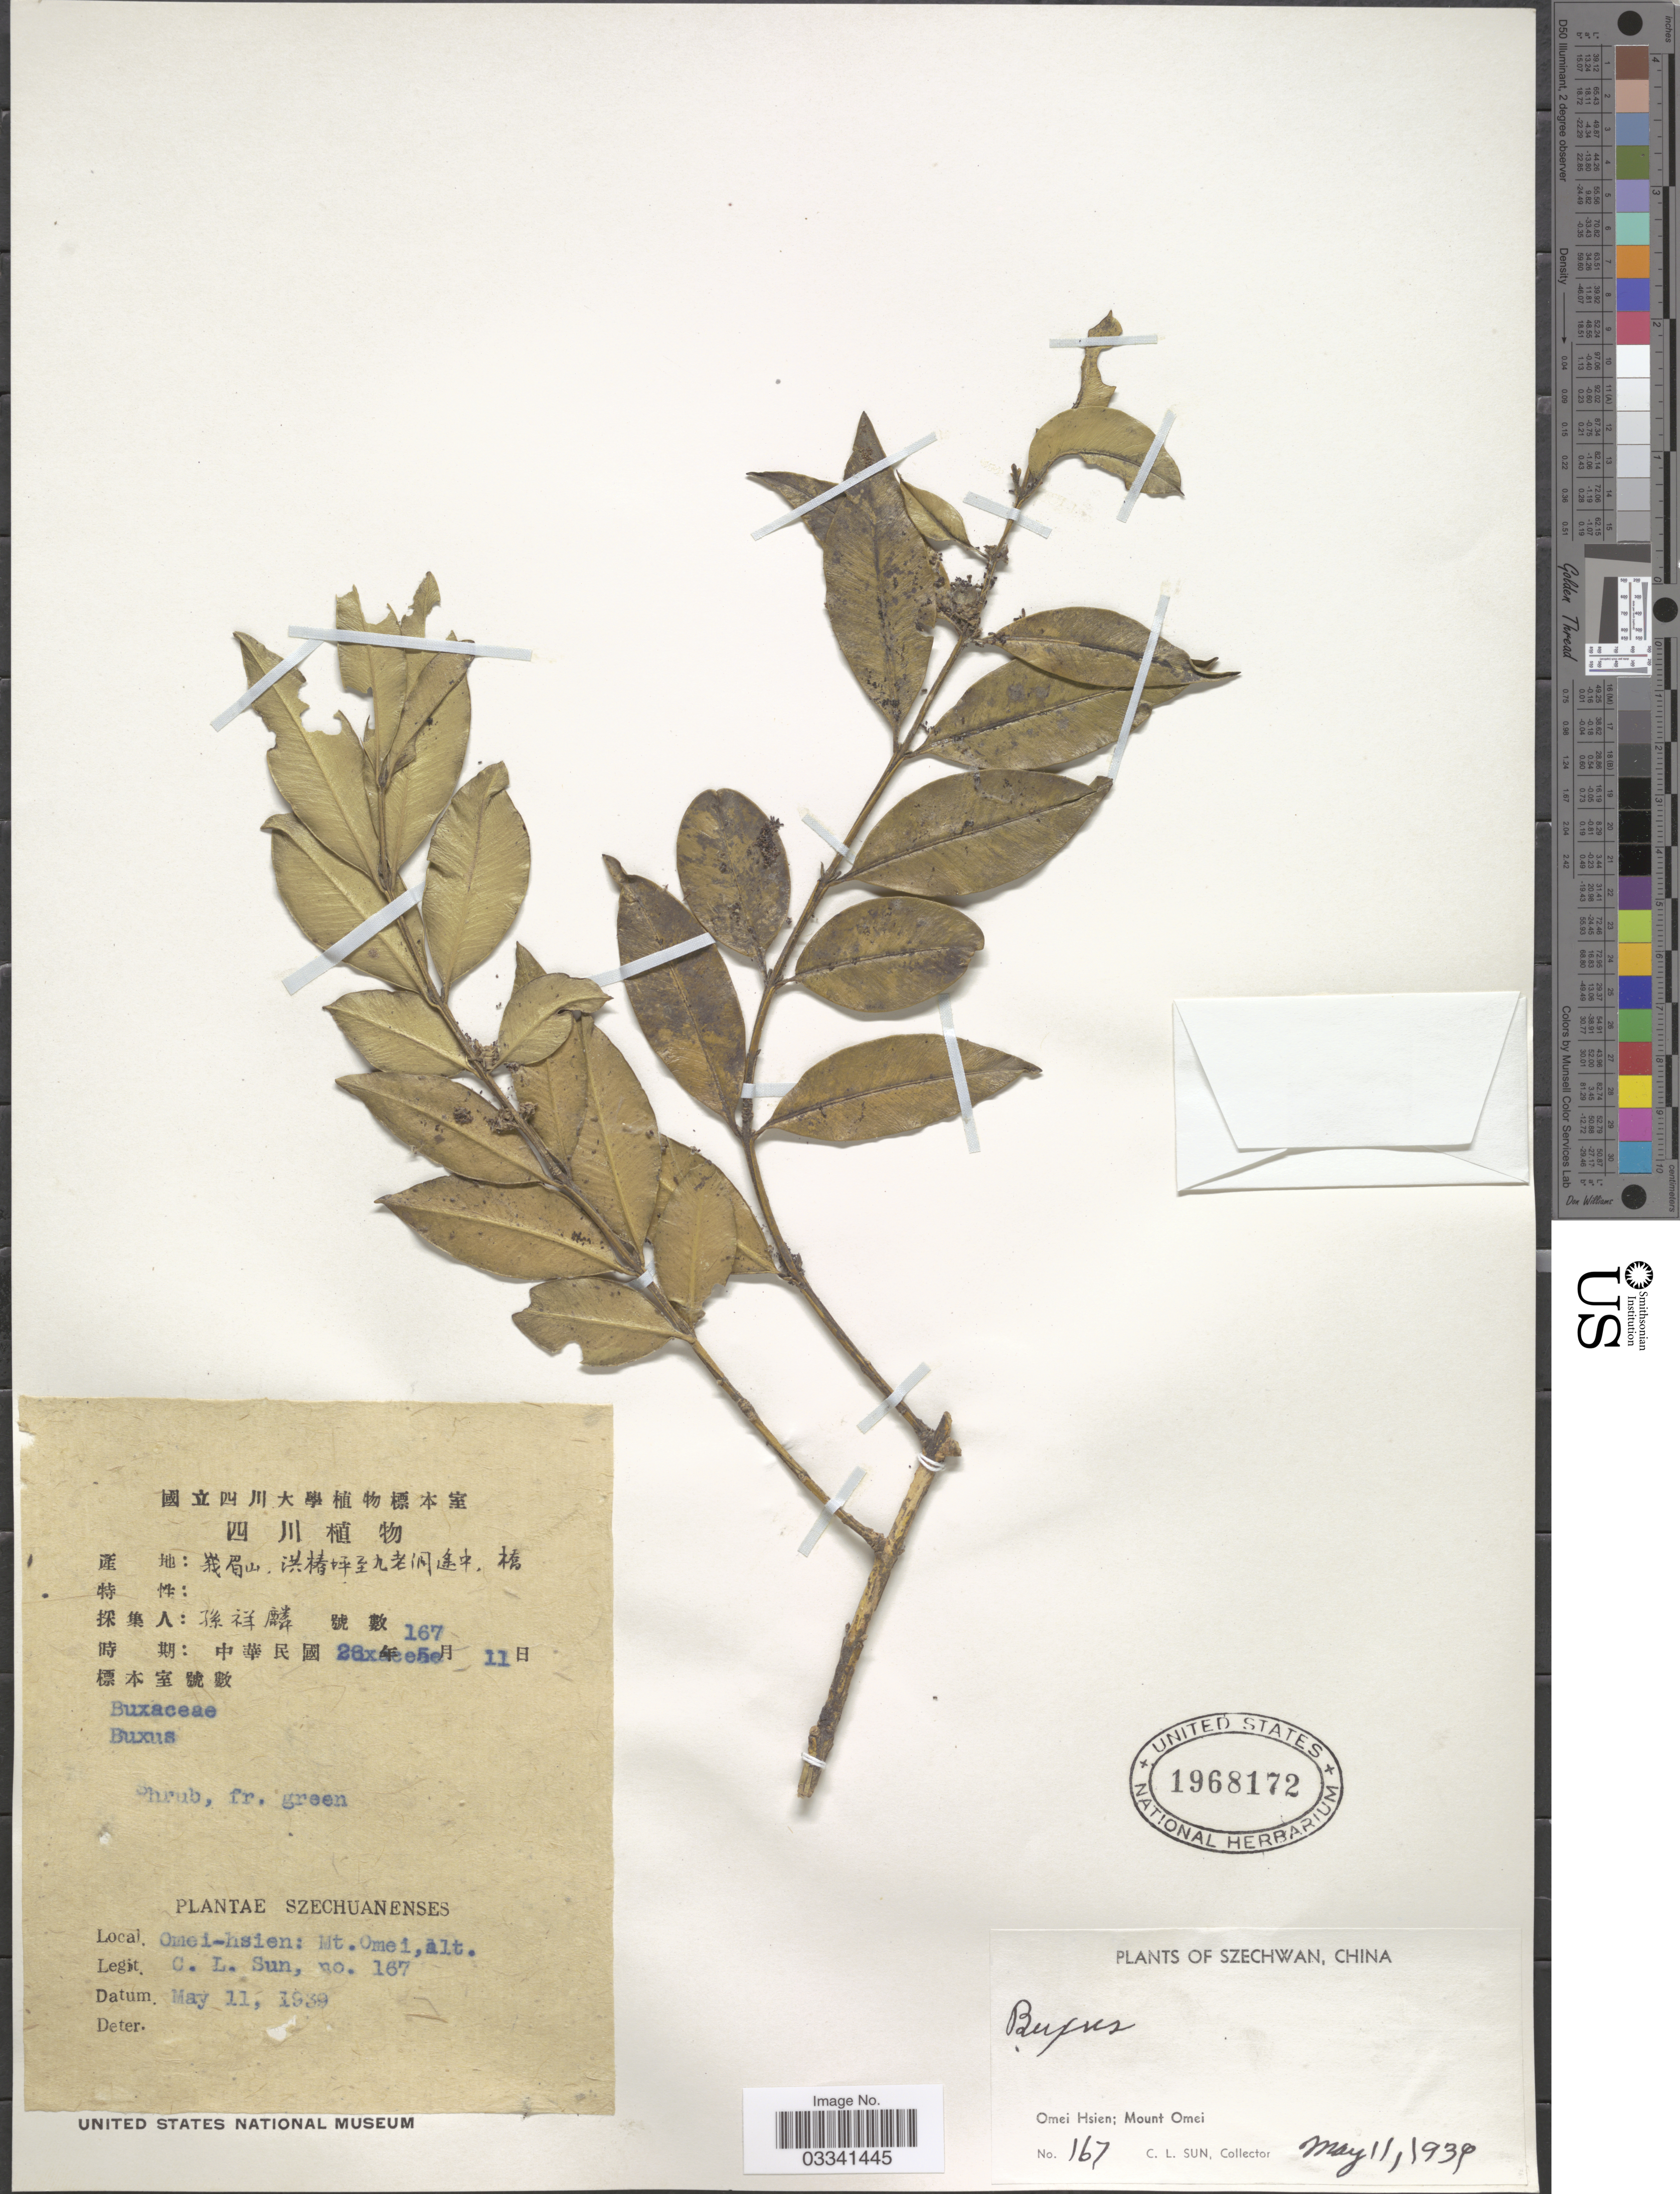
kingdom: Plantae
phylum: Tracheophyta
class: Magnoliopsida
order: Buxales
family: Buxaceae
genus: Buxus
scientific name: Buxus sinica var. insularis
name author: (Nakai) Cheng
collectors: C. Sun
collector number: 167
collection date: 1939-05-11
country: China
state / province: Sichuan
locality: Szechwan. Omei Hsien; Mount Omei.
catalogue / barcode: US 1968172